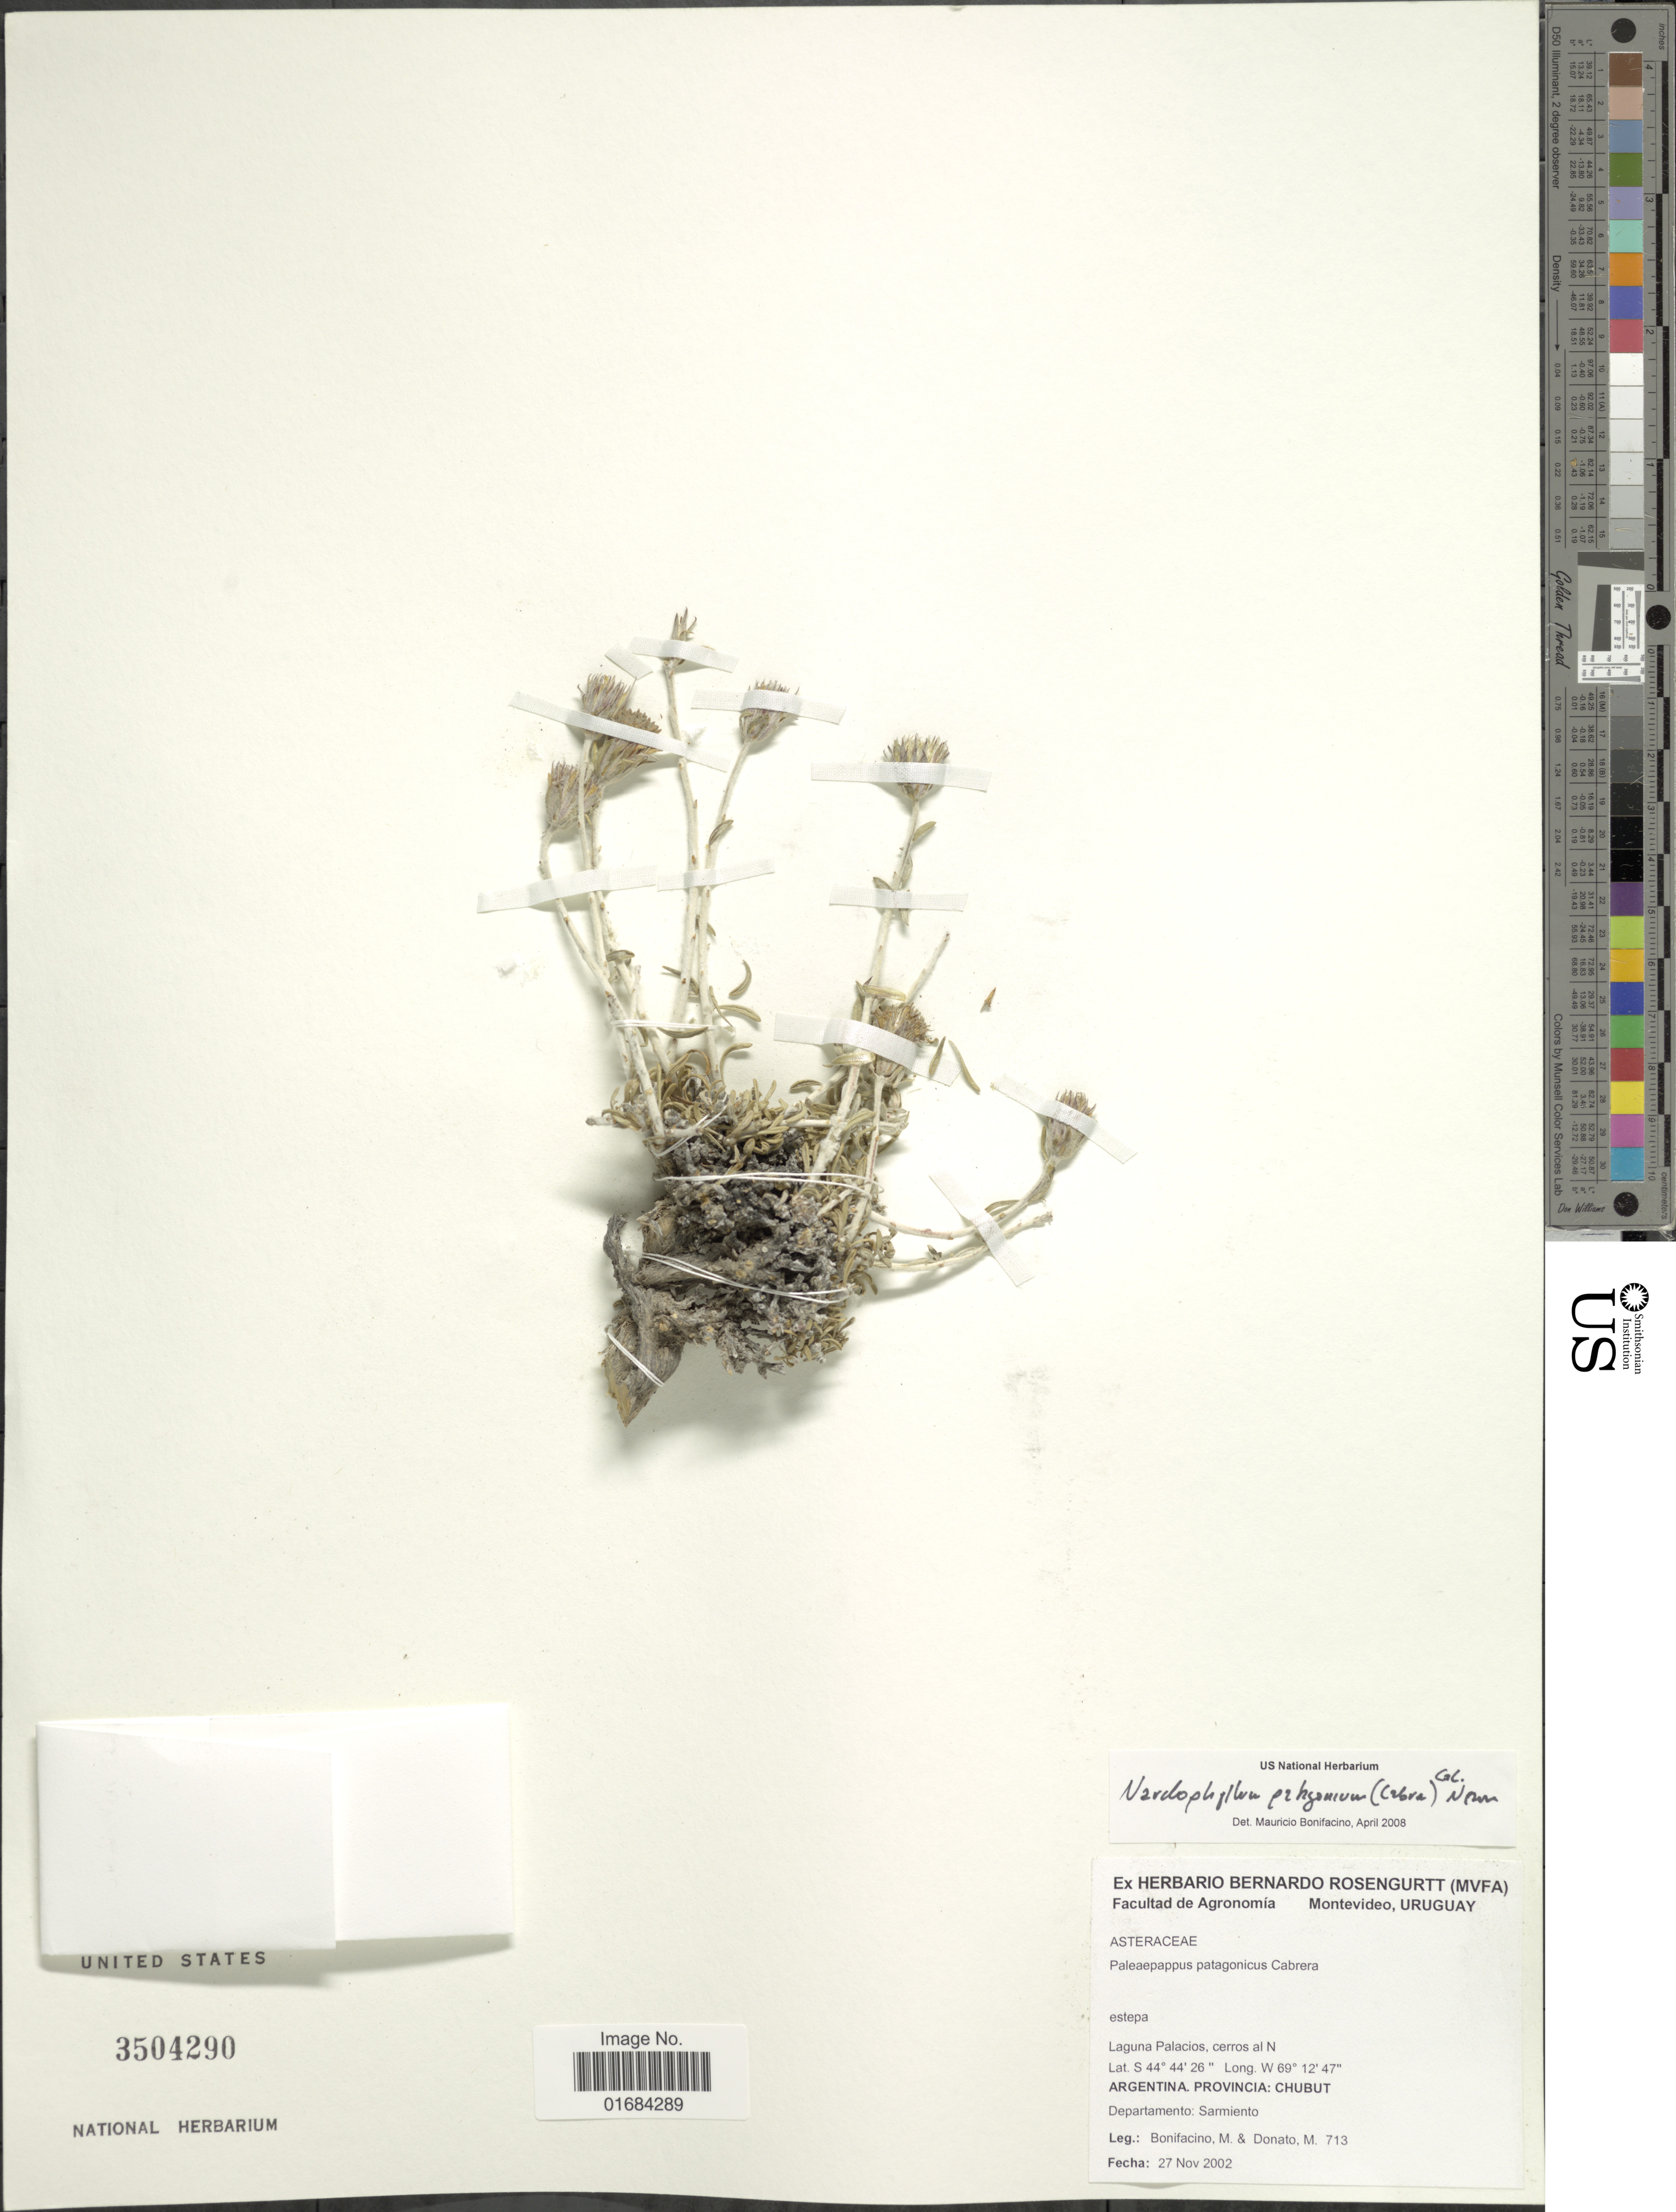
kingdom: Plantae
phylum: Tracheophyta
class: Magnoliopsida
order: Asterales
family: Asteraceae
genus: Nardophyllum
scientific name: Nardophyllum patagonicum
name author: (Cabrera) G.L. Nesom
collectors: M. Bonifacino & M. Donato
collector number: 0713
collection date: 2002-11-27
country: Argentina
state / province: Chubut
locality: Laguna Palacios, cerro al N, Departamento Sarmiento.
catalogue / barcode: US 3504290